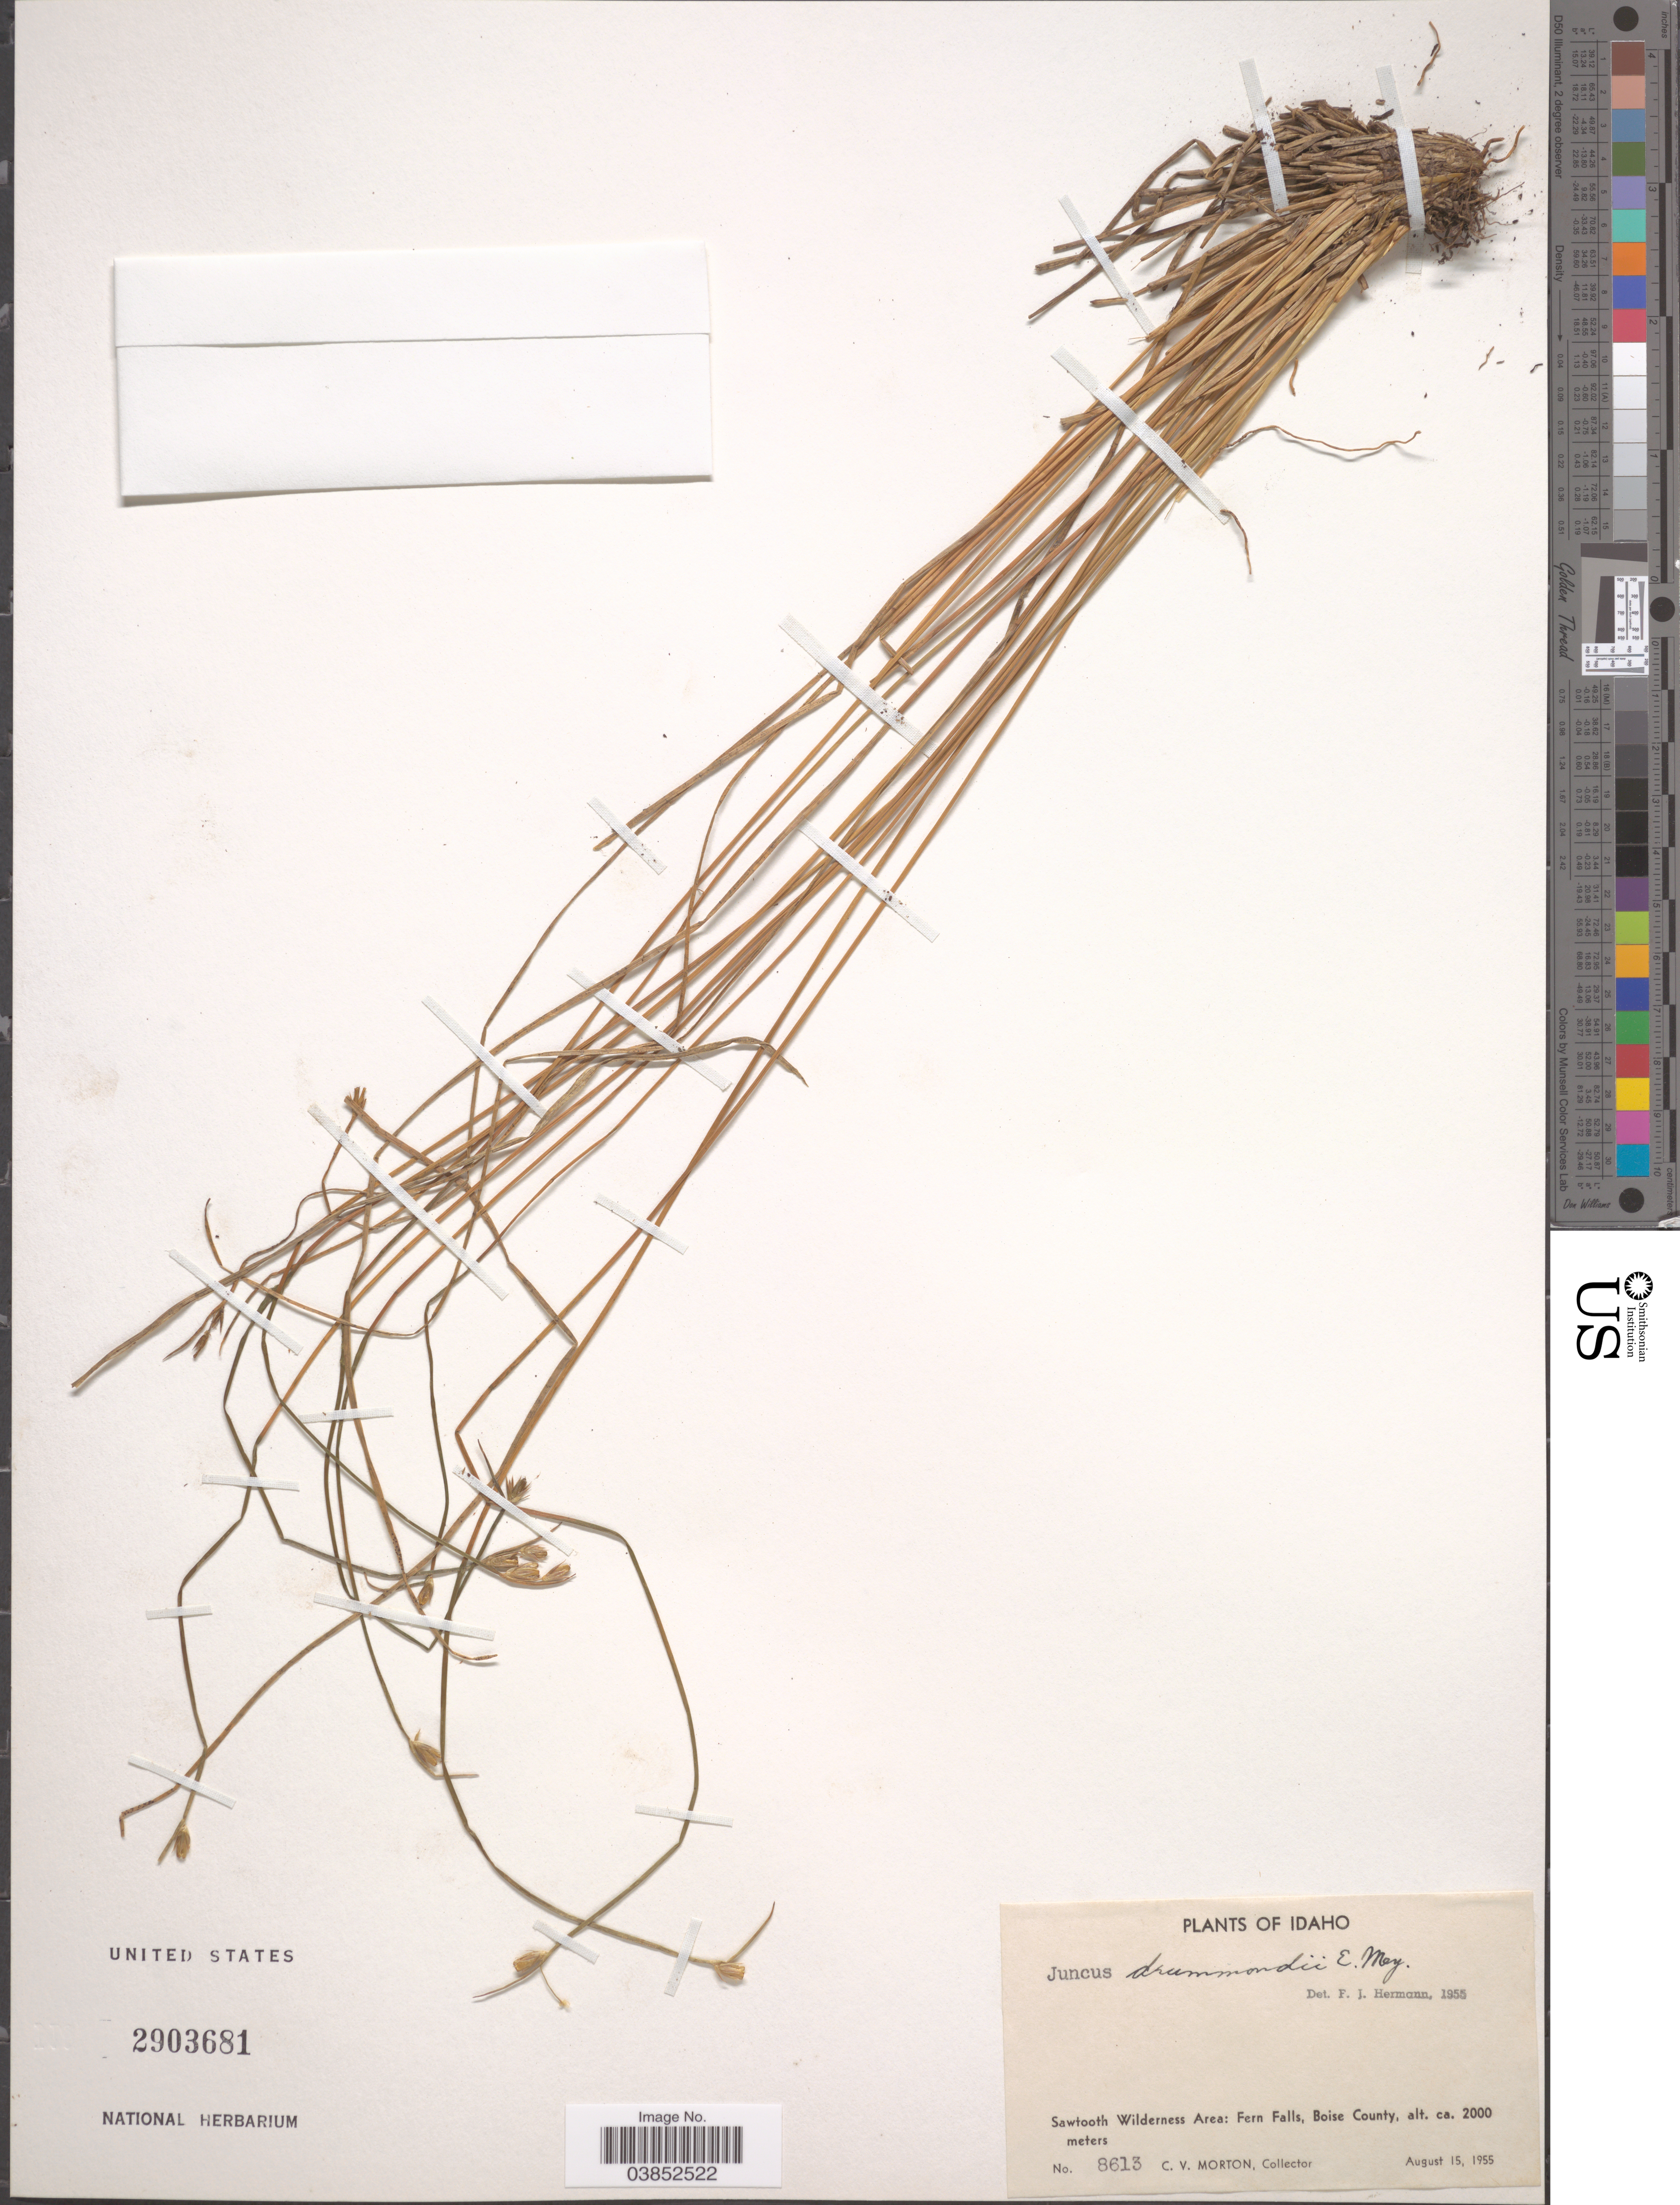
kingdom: Plantae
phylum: Tracheophyta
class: Liliopsida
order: Poales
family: Juncaceae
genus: Juncus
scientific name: Juncus drummondii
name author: E. Mey.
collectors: C. V. Morton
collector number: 8613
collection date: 1955-08-15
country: United States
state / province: Idaho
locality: Sawtooth Wilderness Area: Fern Falls, Boise County.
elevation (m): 2000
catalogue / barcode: US 2903681